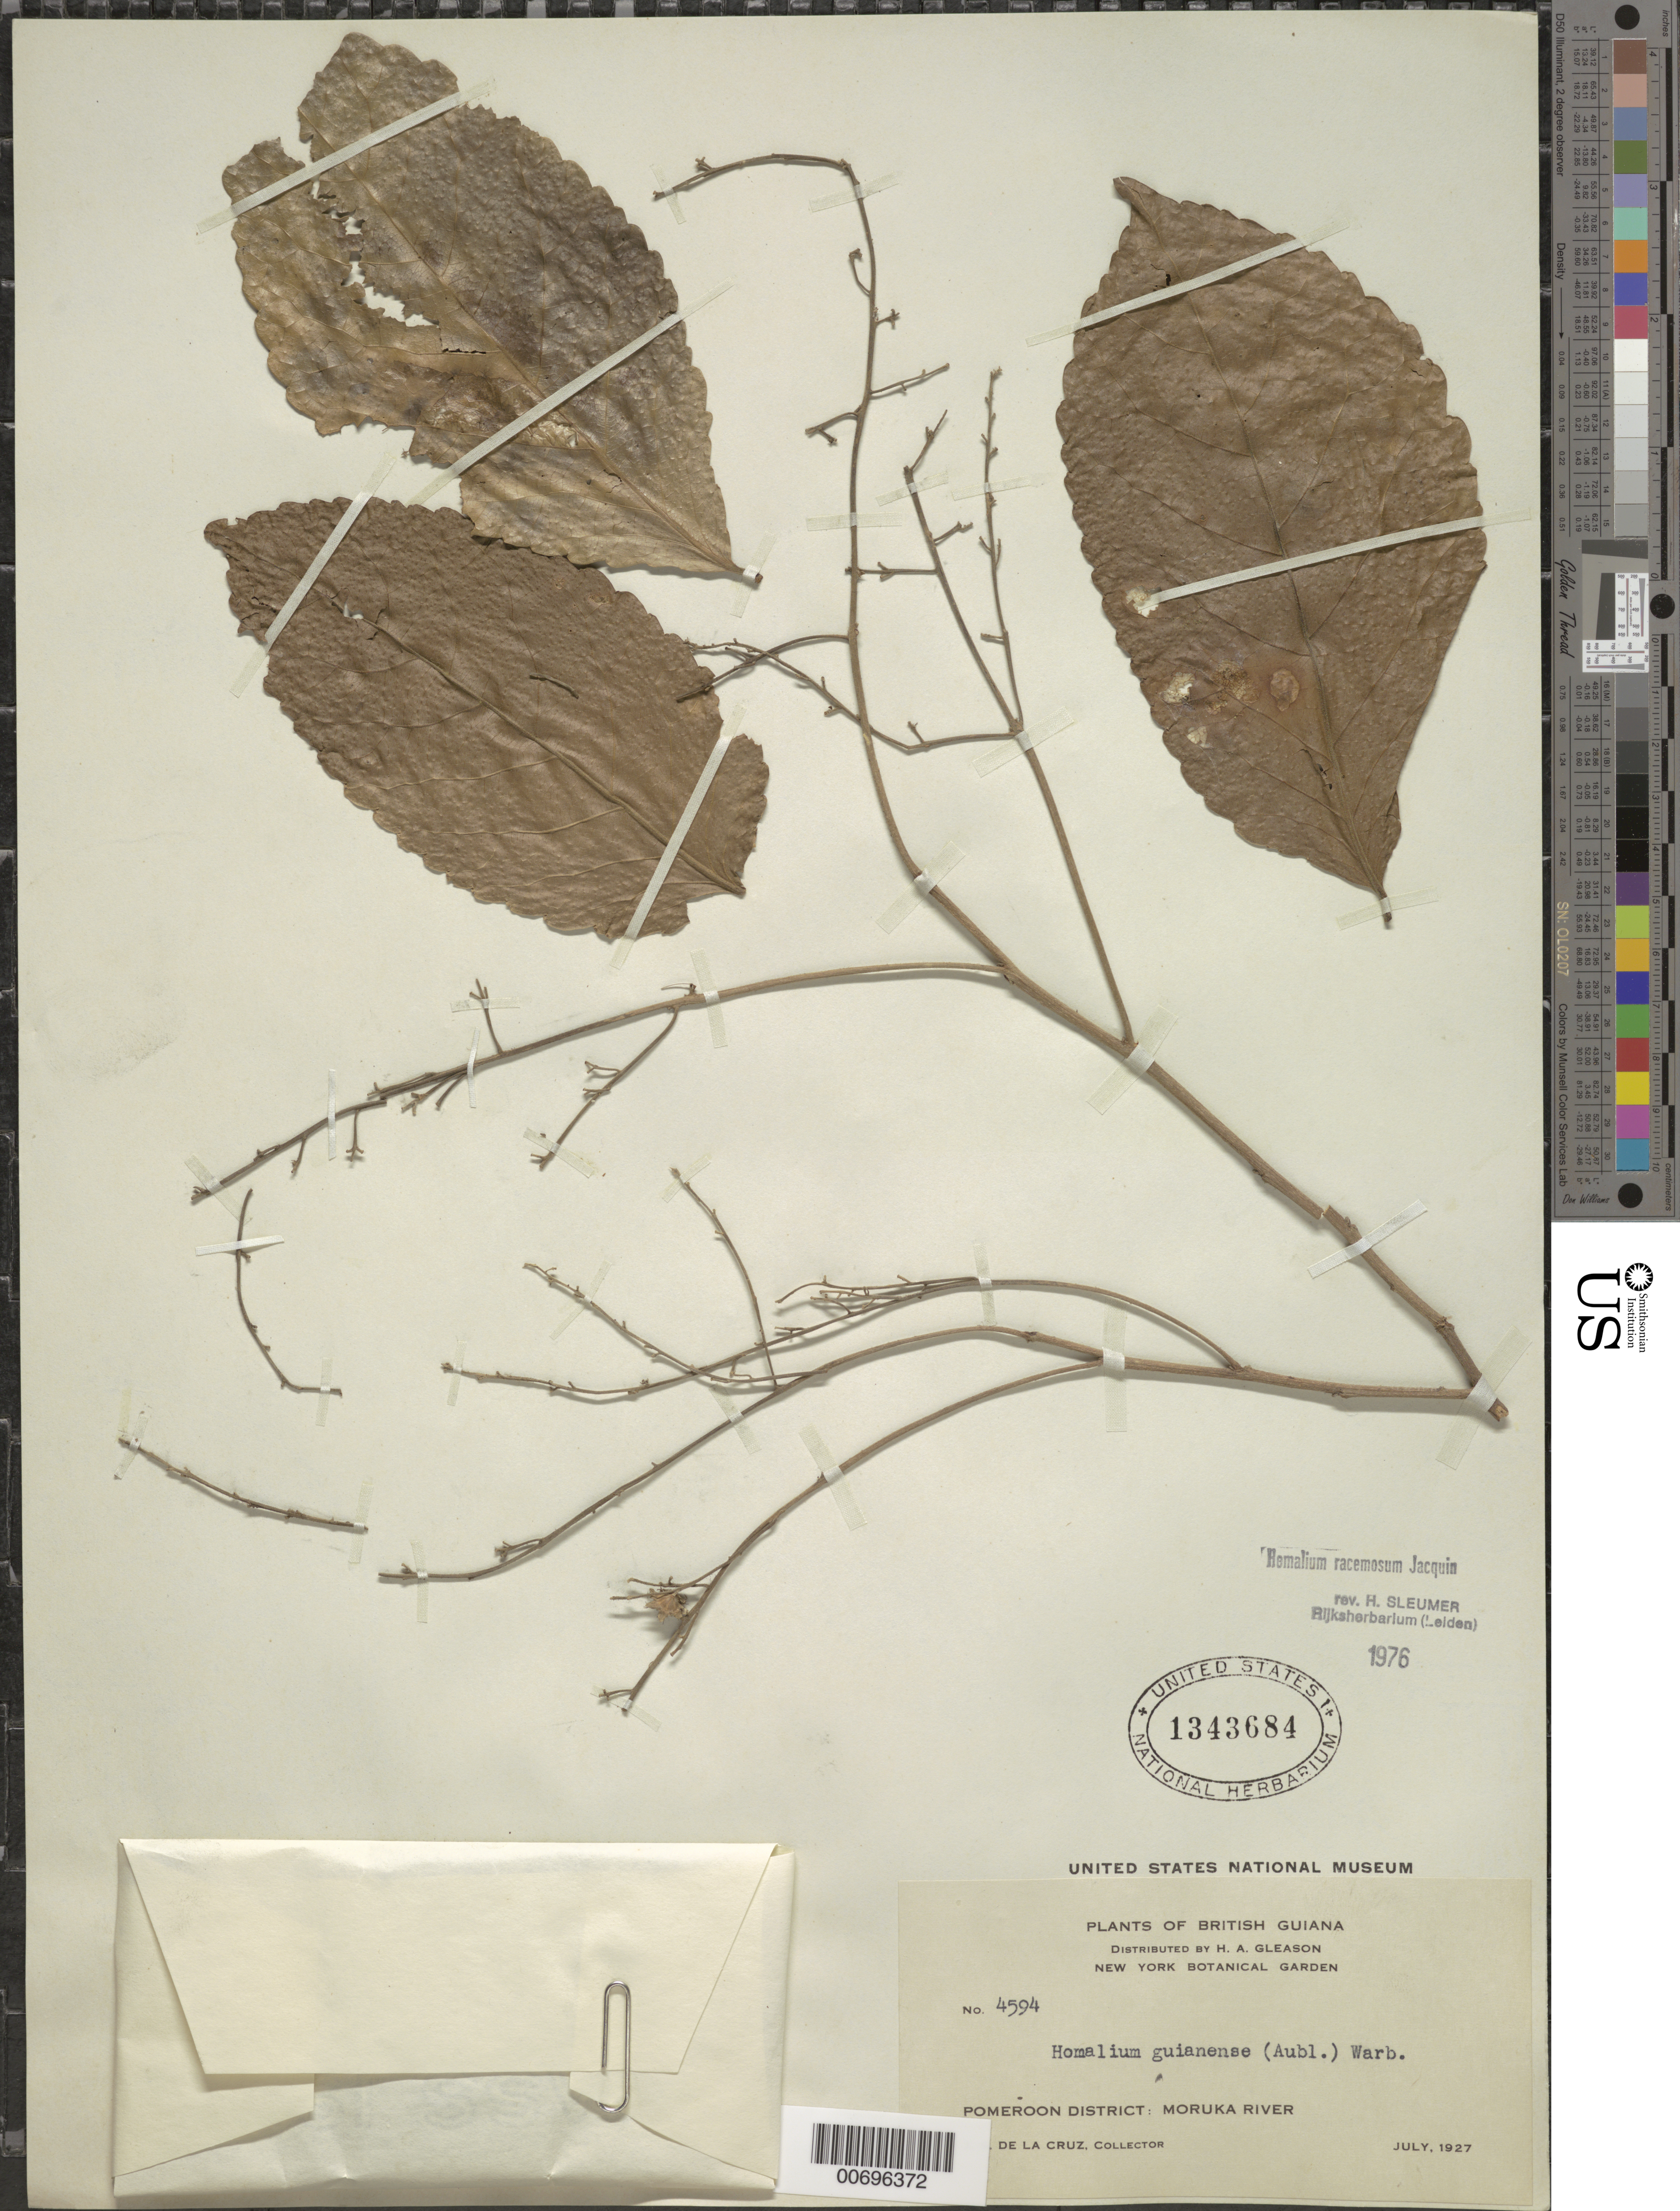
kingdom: Plantae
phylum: Tracheophyta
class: Magnoliopsida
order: Malpighiales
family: Salicaceae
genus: Homalium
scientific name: Homalium racemosum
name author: Jacq.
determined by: Sleumer, H. O.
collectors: J. S. de la Cruz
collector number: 4594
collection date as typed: Jul-27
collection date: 1927-07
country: Guyana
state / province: Barima-Waini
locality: Moruka R., Pomeroon Dist.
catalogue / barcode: US 1343684